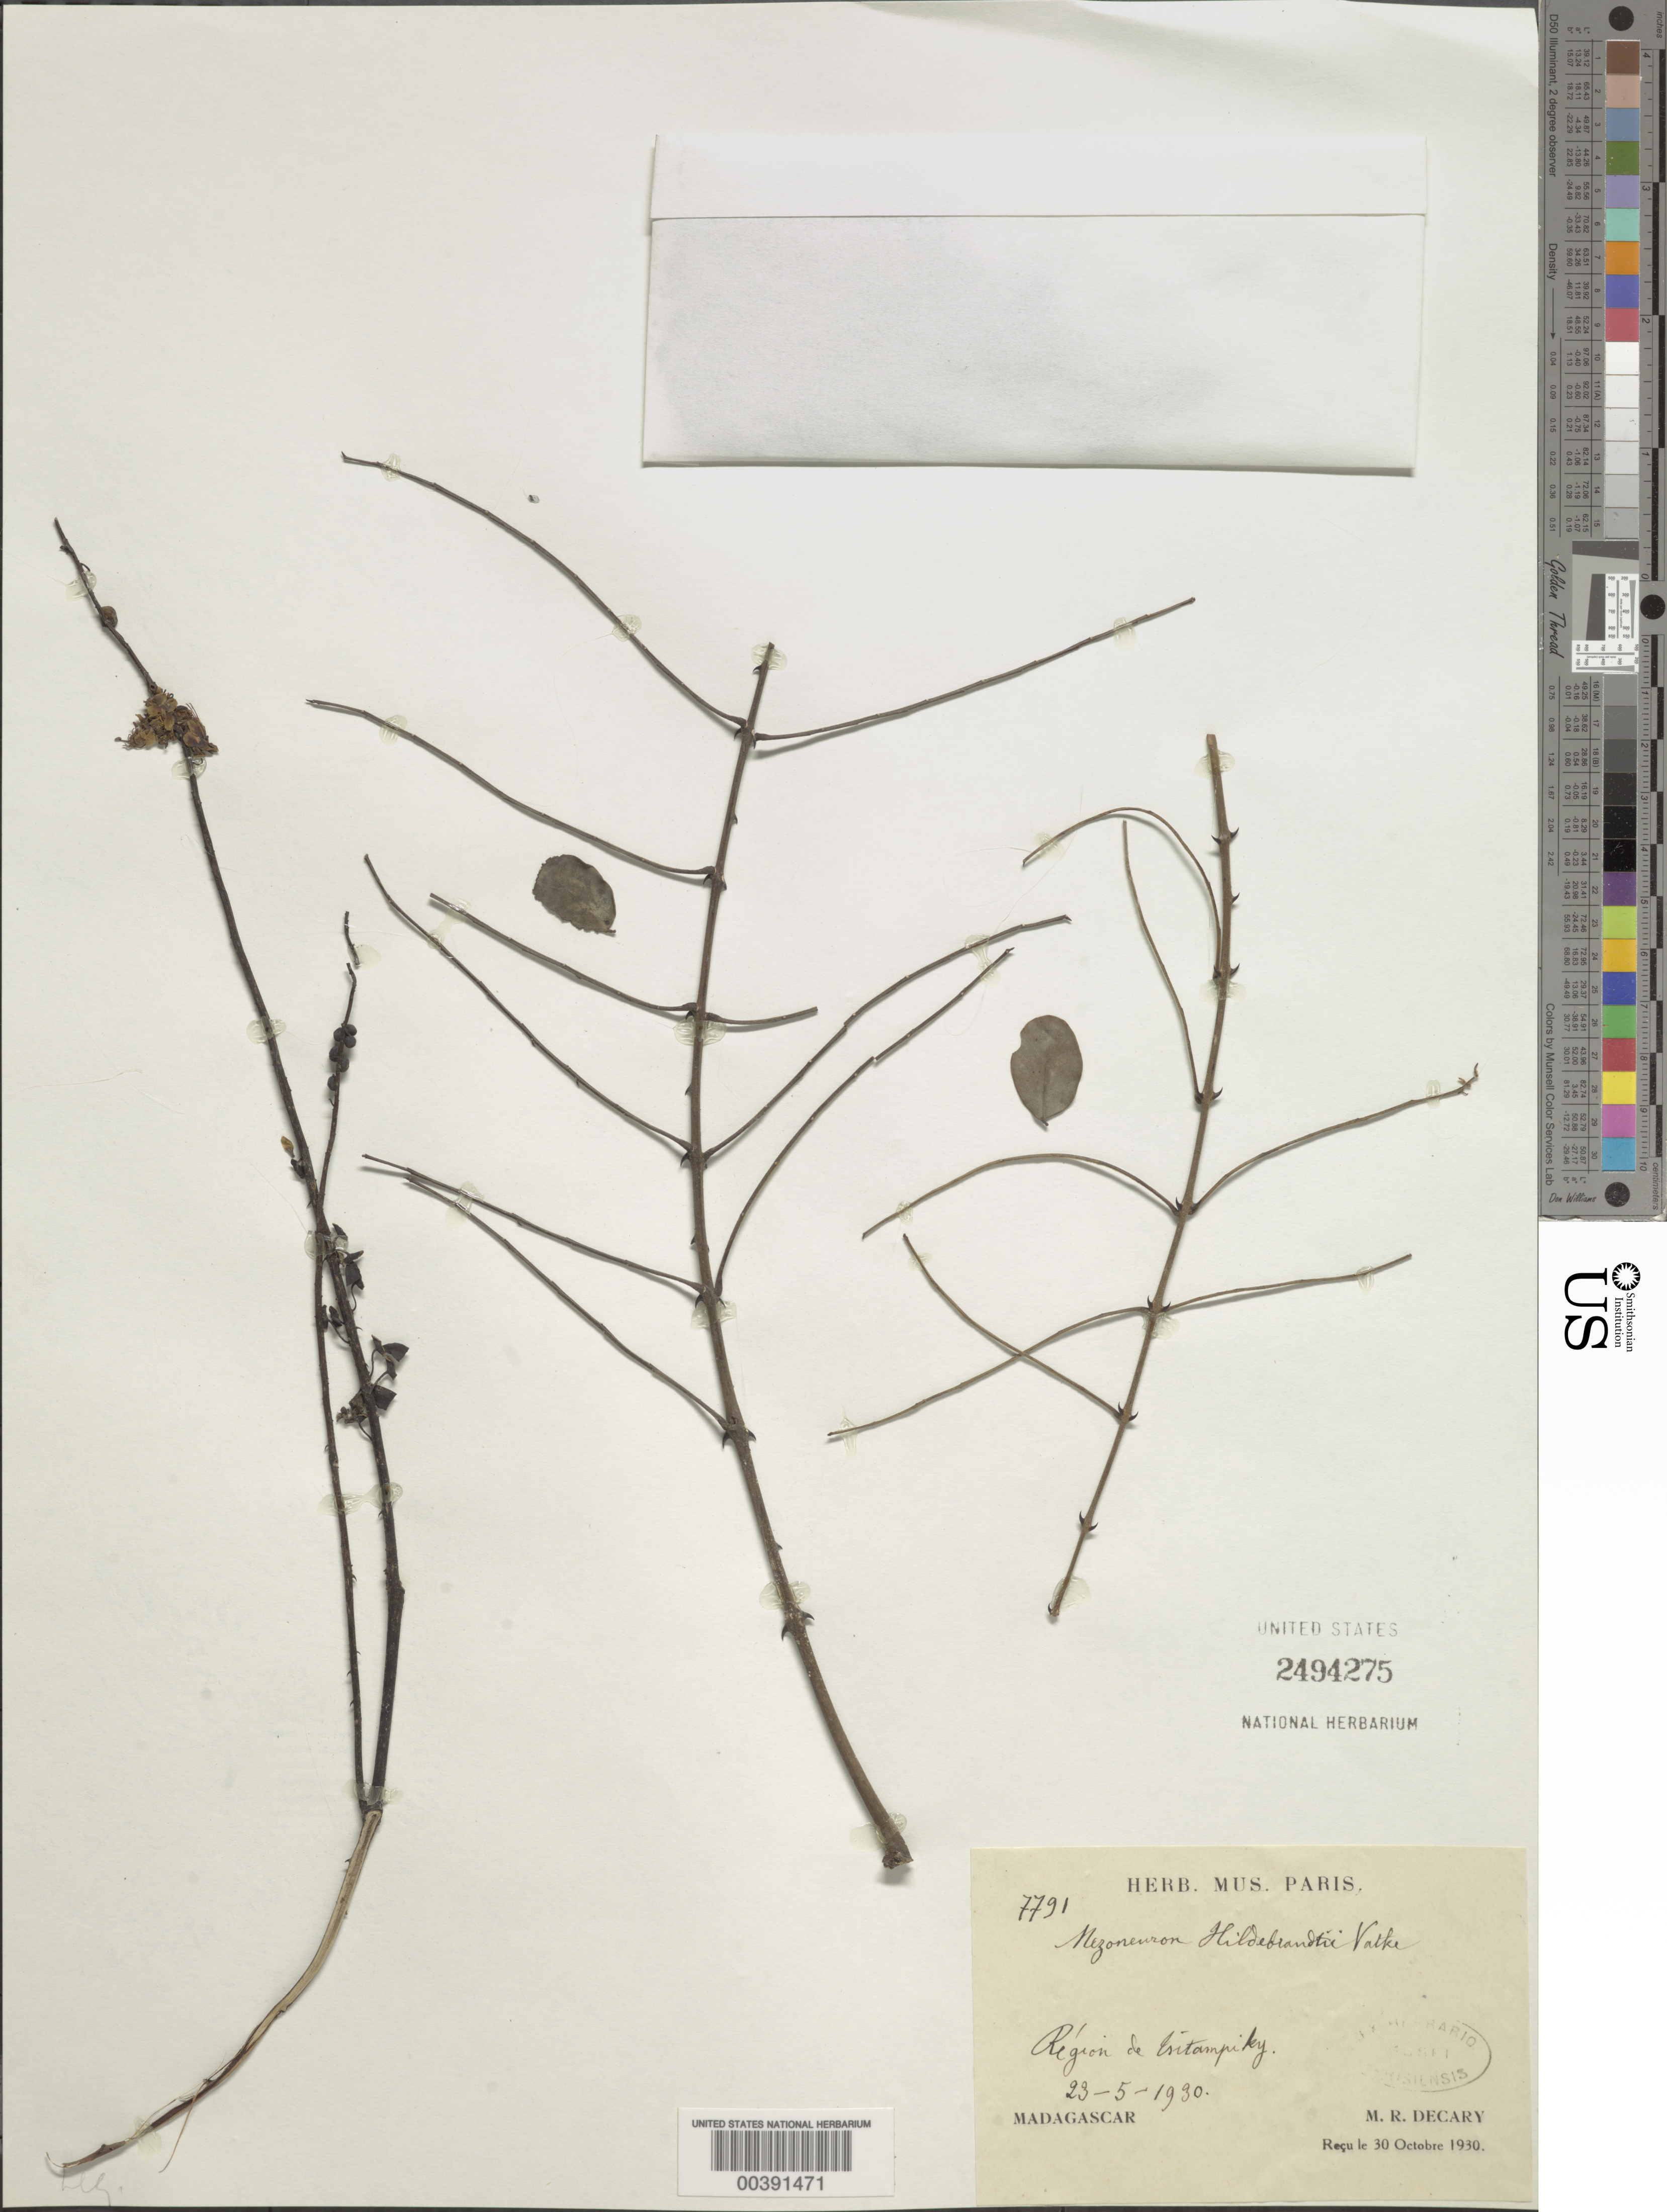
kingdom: Plantae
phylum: Tracheophyta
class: Magnoliopsida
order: Fabales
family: Fabaceae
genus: Mezoneuron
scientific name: Mezoneuron hildebrandtii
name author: Vatke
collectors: R. Decary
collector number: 7791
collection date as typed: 23 May 1930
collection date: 1930-05-23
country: Madagascar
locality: Tritampiky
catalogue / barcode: US 2494275